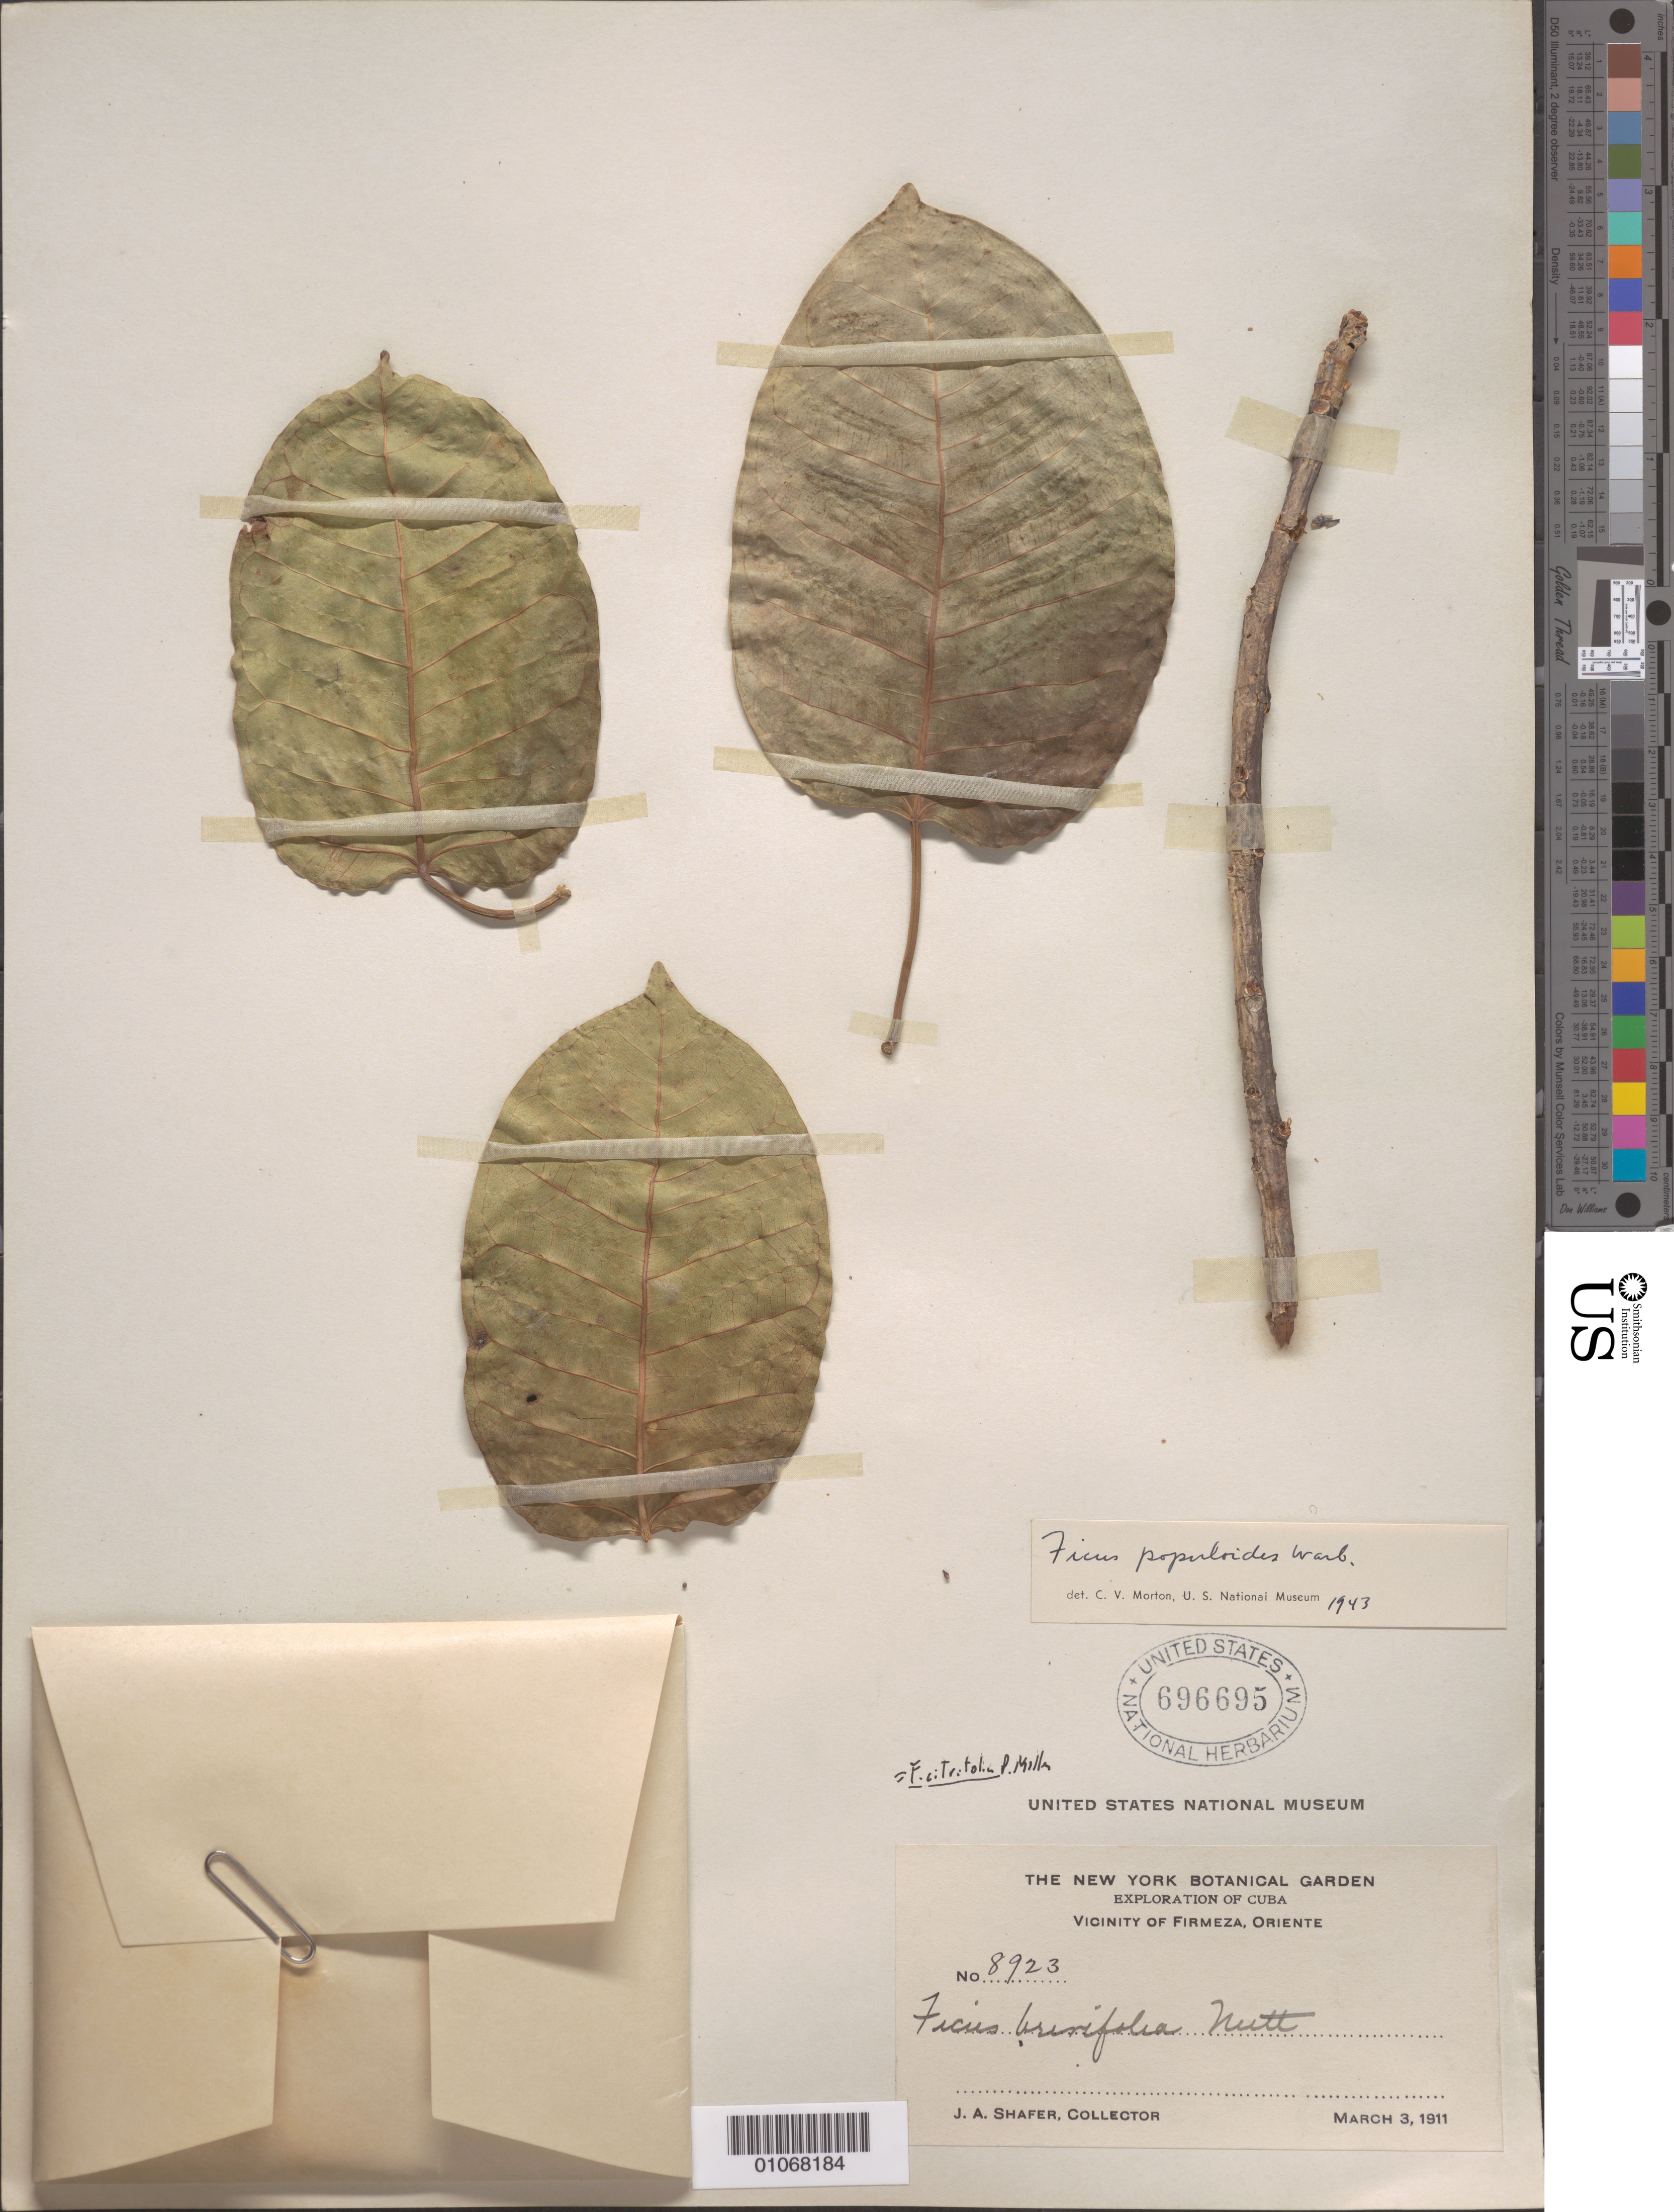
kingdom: Plantae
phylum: Tracheophyta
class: Magnoliopsida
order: Rosales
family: Moraceae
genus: Ficus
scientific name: Ficus citrifolia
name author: Mill.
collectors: J. A. Shafer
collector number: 8923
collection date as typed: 03 Mar 1911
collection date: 1911-03-03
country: Cuba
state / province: Oriente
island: Cuba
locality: Vicinity of Firmeza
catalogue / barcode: US 696695